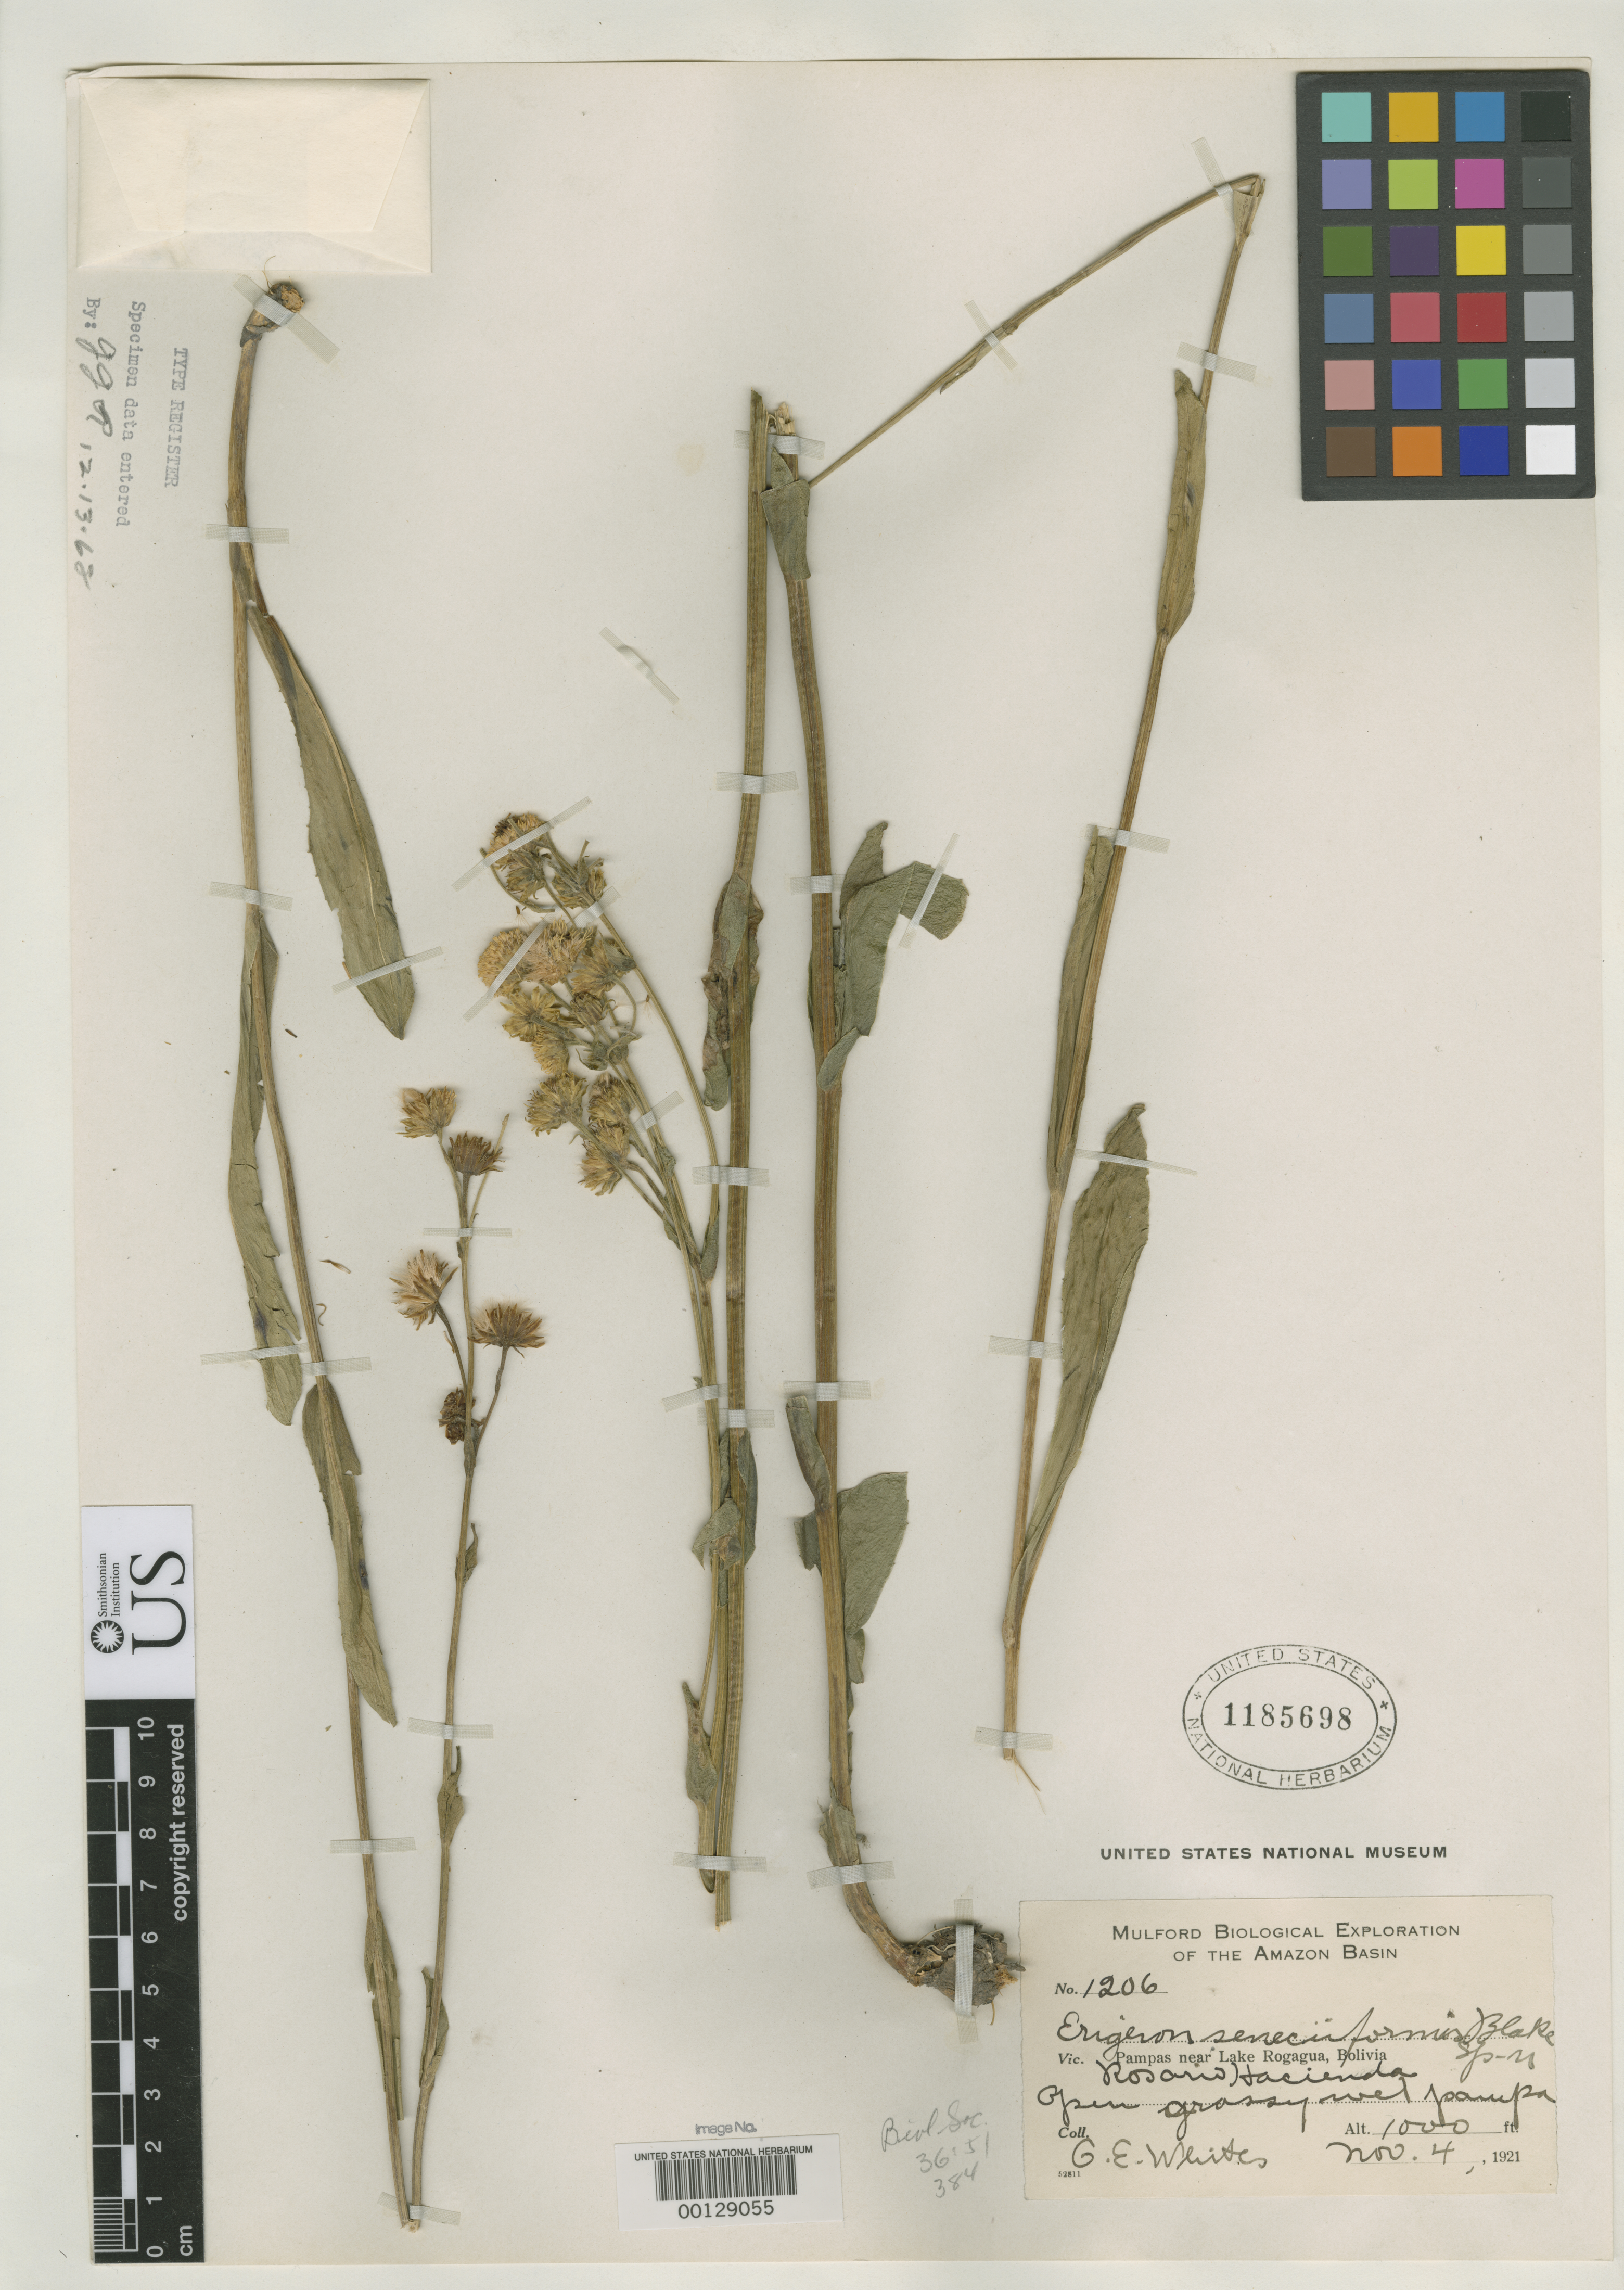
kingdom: Plantae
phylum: Tracheophyta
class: Magnoliopsida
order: Asterales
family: Asteraceae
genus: Erigeron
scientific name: Erigeron seneciiformis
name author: S.F. Blake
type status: Isotype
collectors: O. E. White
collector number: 1206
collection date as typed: Nov. 4, 1921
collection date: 1921-11-04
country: Bolivia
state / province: Beni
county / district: José Ballivián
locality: Rosario Hacienda near Lake Rogagua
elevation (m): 305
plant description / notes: Label data (locality, elevation) vary slightly among duplicates but they apparently represent a single gathering. Collection date (mis) cited in protologue as "April 11, 1921", apparently a mis-reading of "11-4-1921" on holotype (isotype, USNH 1185698 gives date as "Nov. 4, 1921").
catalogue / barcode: US 1185698